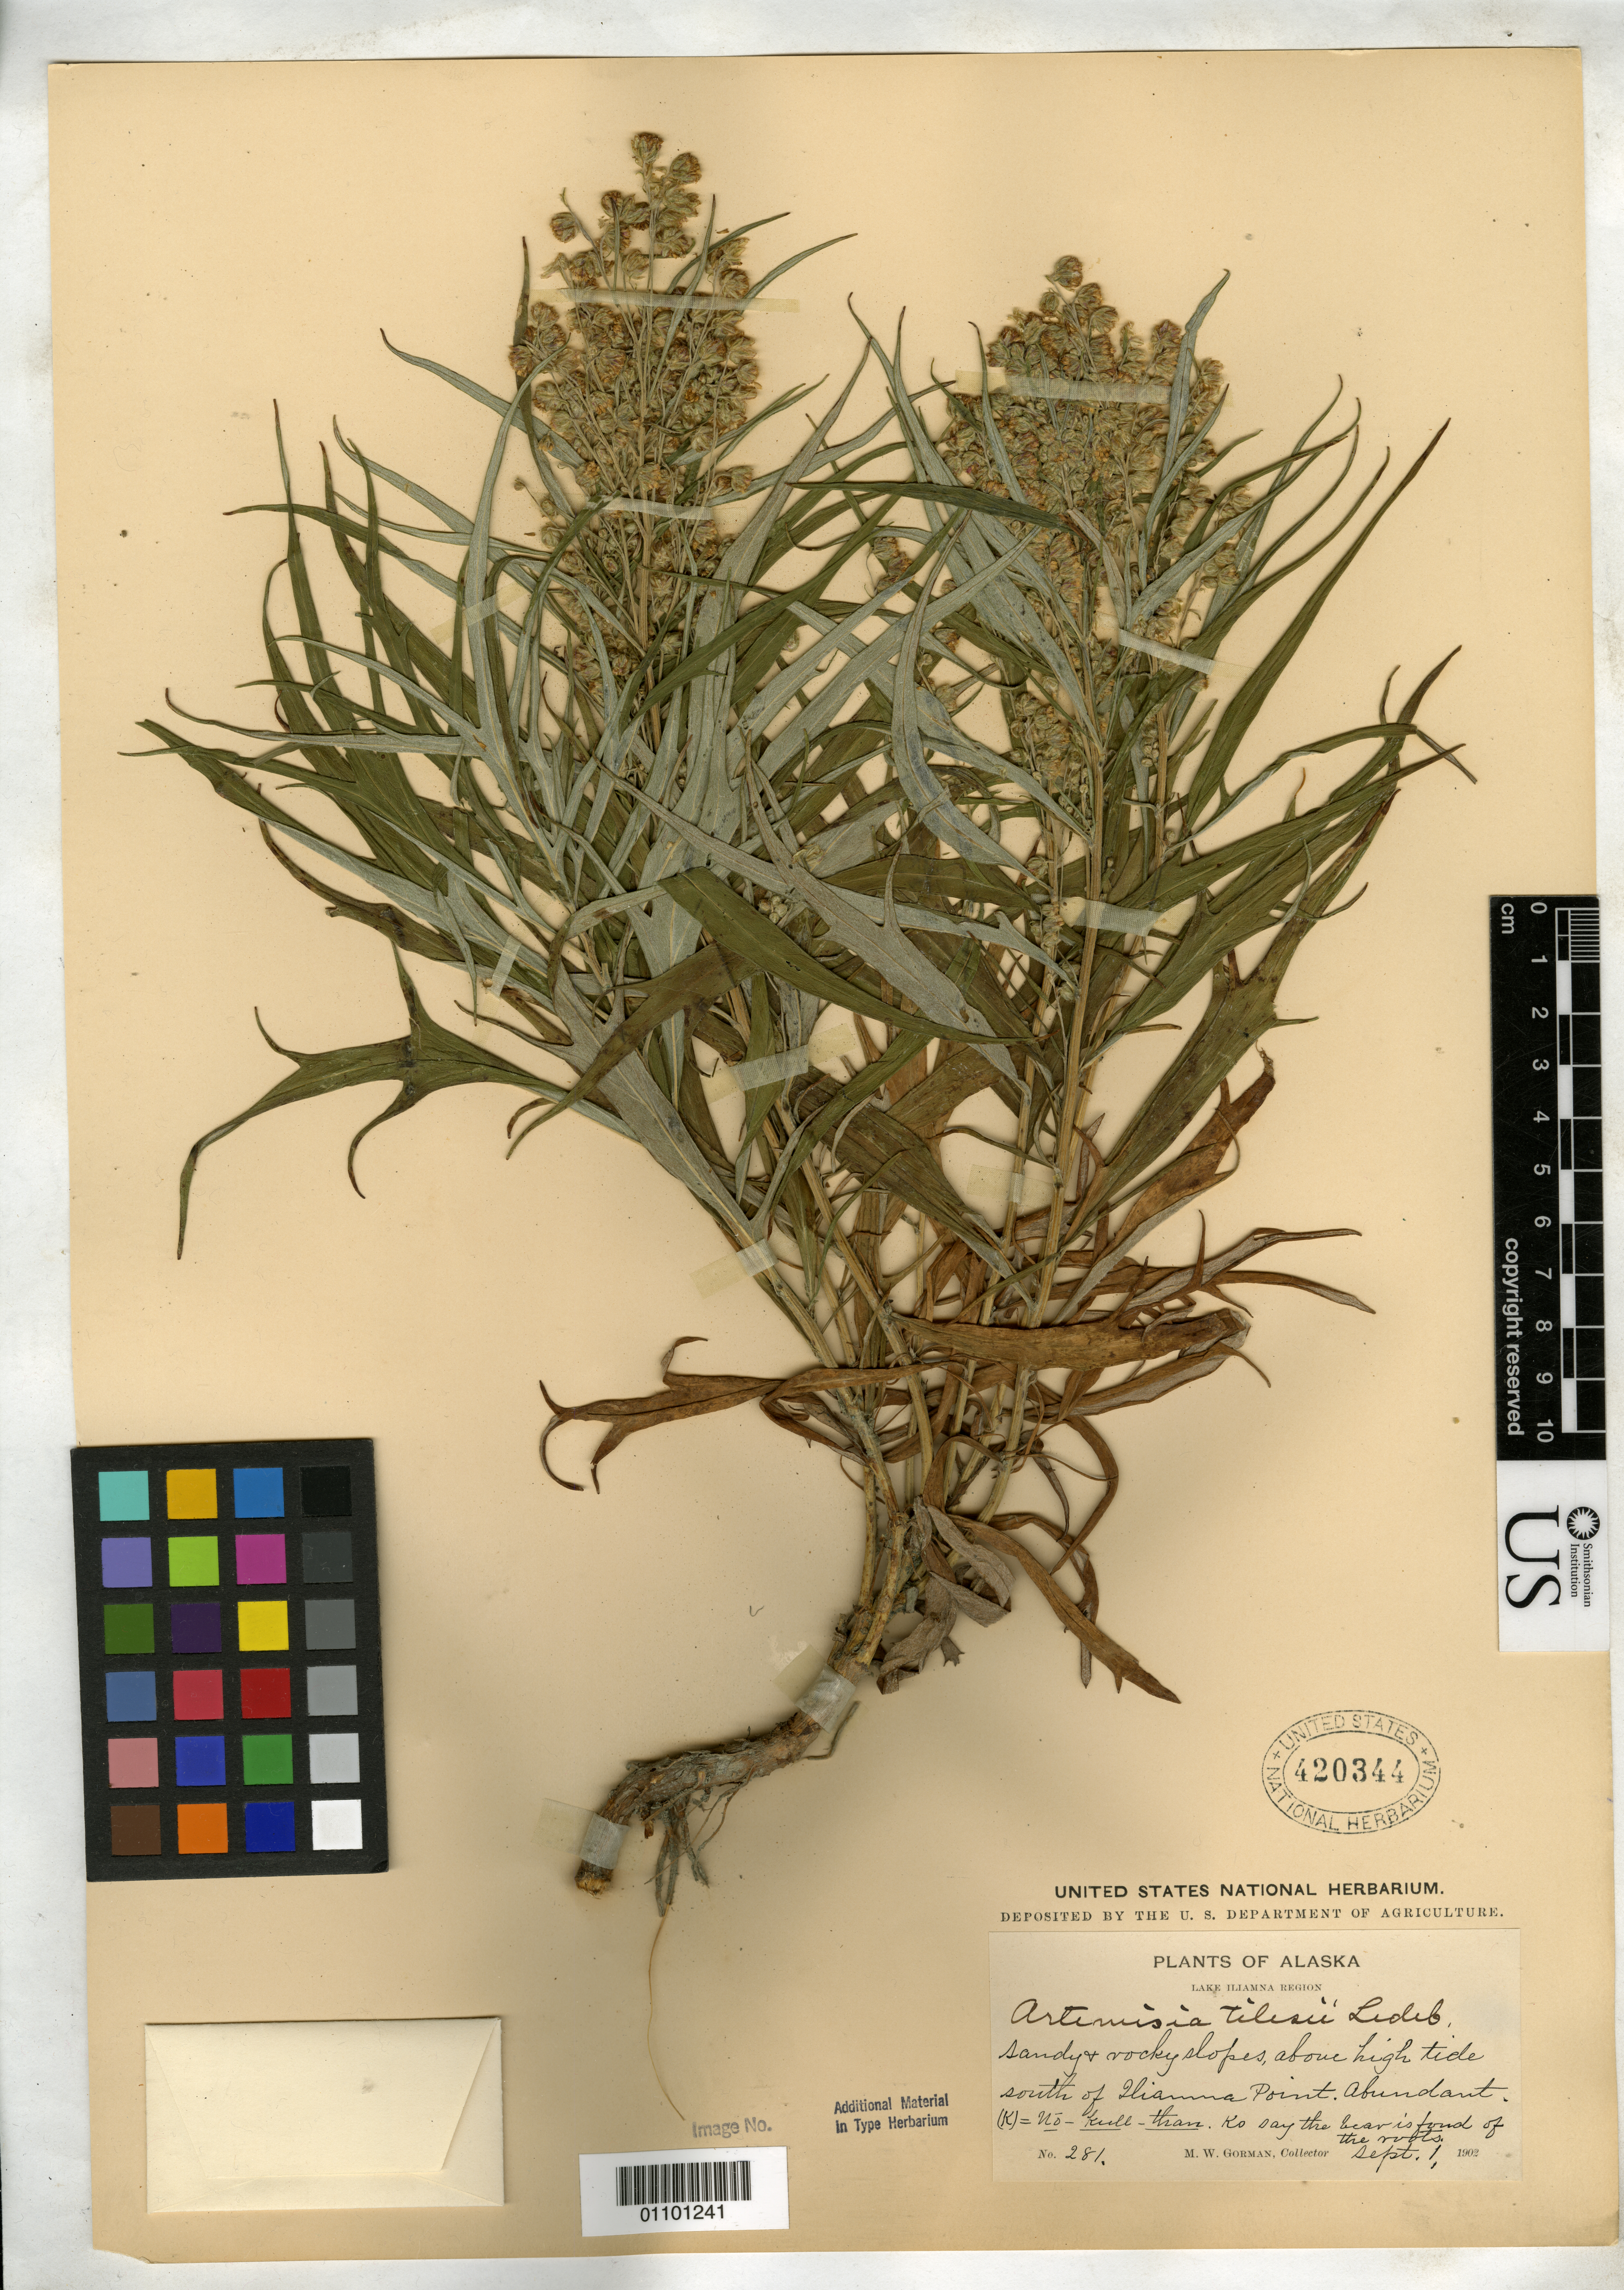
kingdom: Plantae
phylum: Tracheophyta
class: Magnoliopsida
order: Asterales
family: Asteraceae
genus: Artemisia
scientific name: Artemisia gormanii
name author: Rydb.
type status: Isotype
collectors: M. W. Gorman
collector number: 281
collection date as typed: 01 Sep 1902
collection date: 1902-09-01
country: United States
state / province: Alaska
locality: Lake Iliamna region.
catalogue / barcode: US 420344